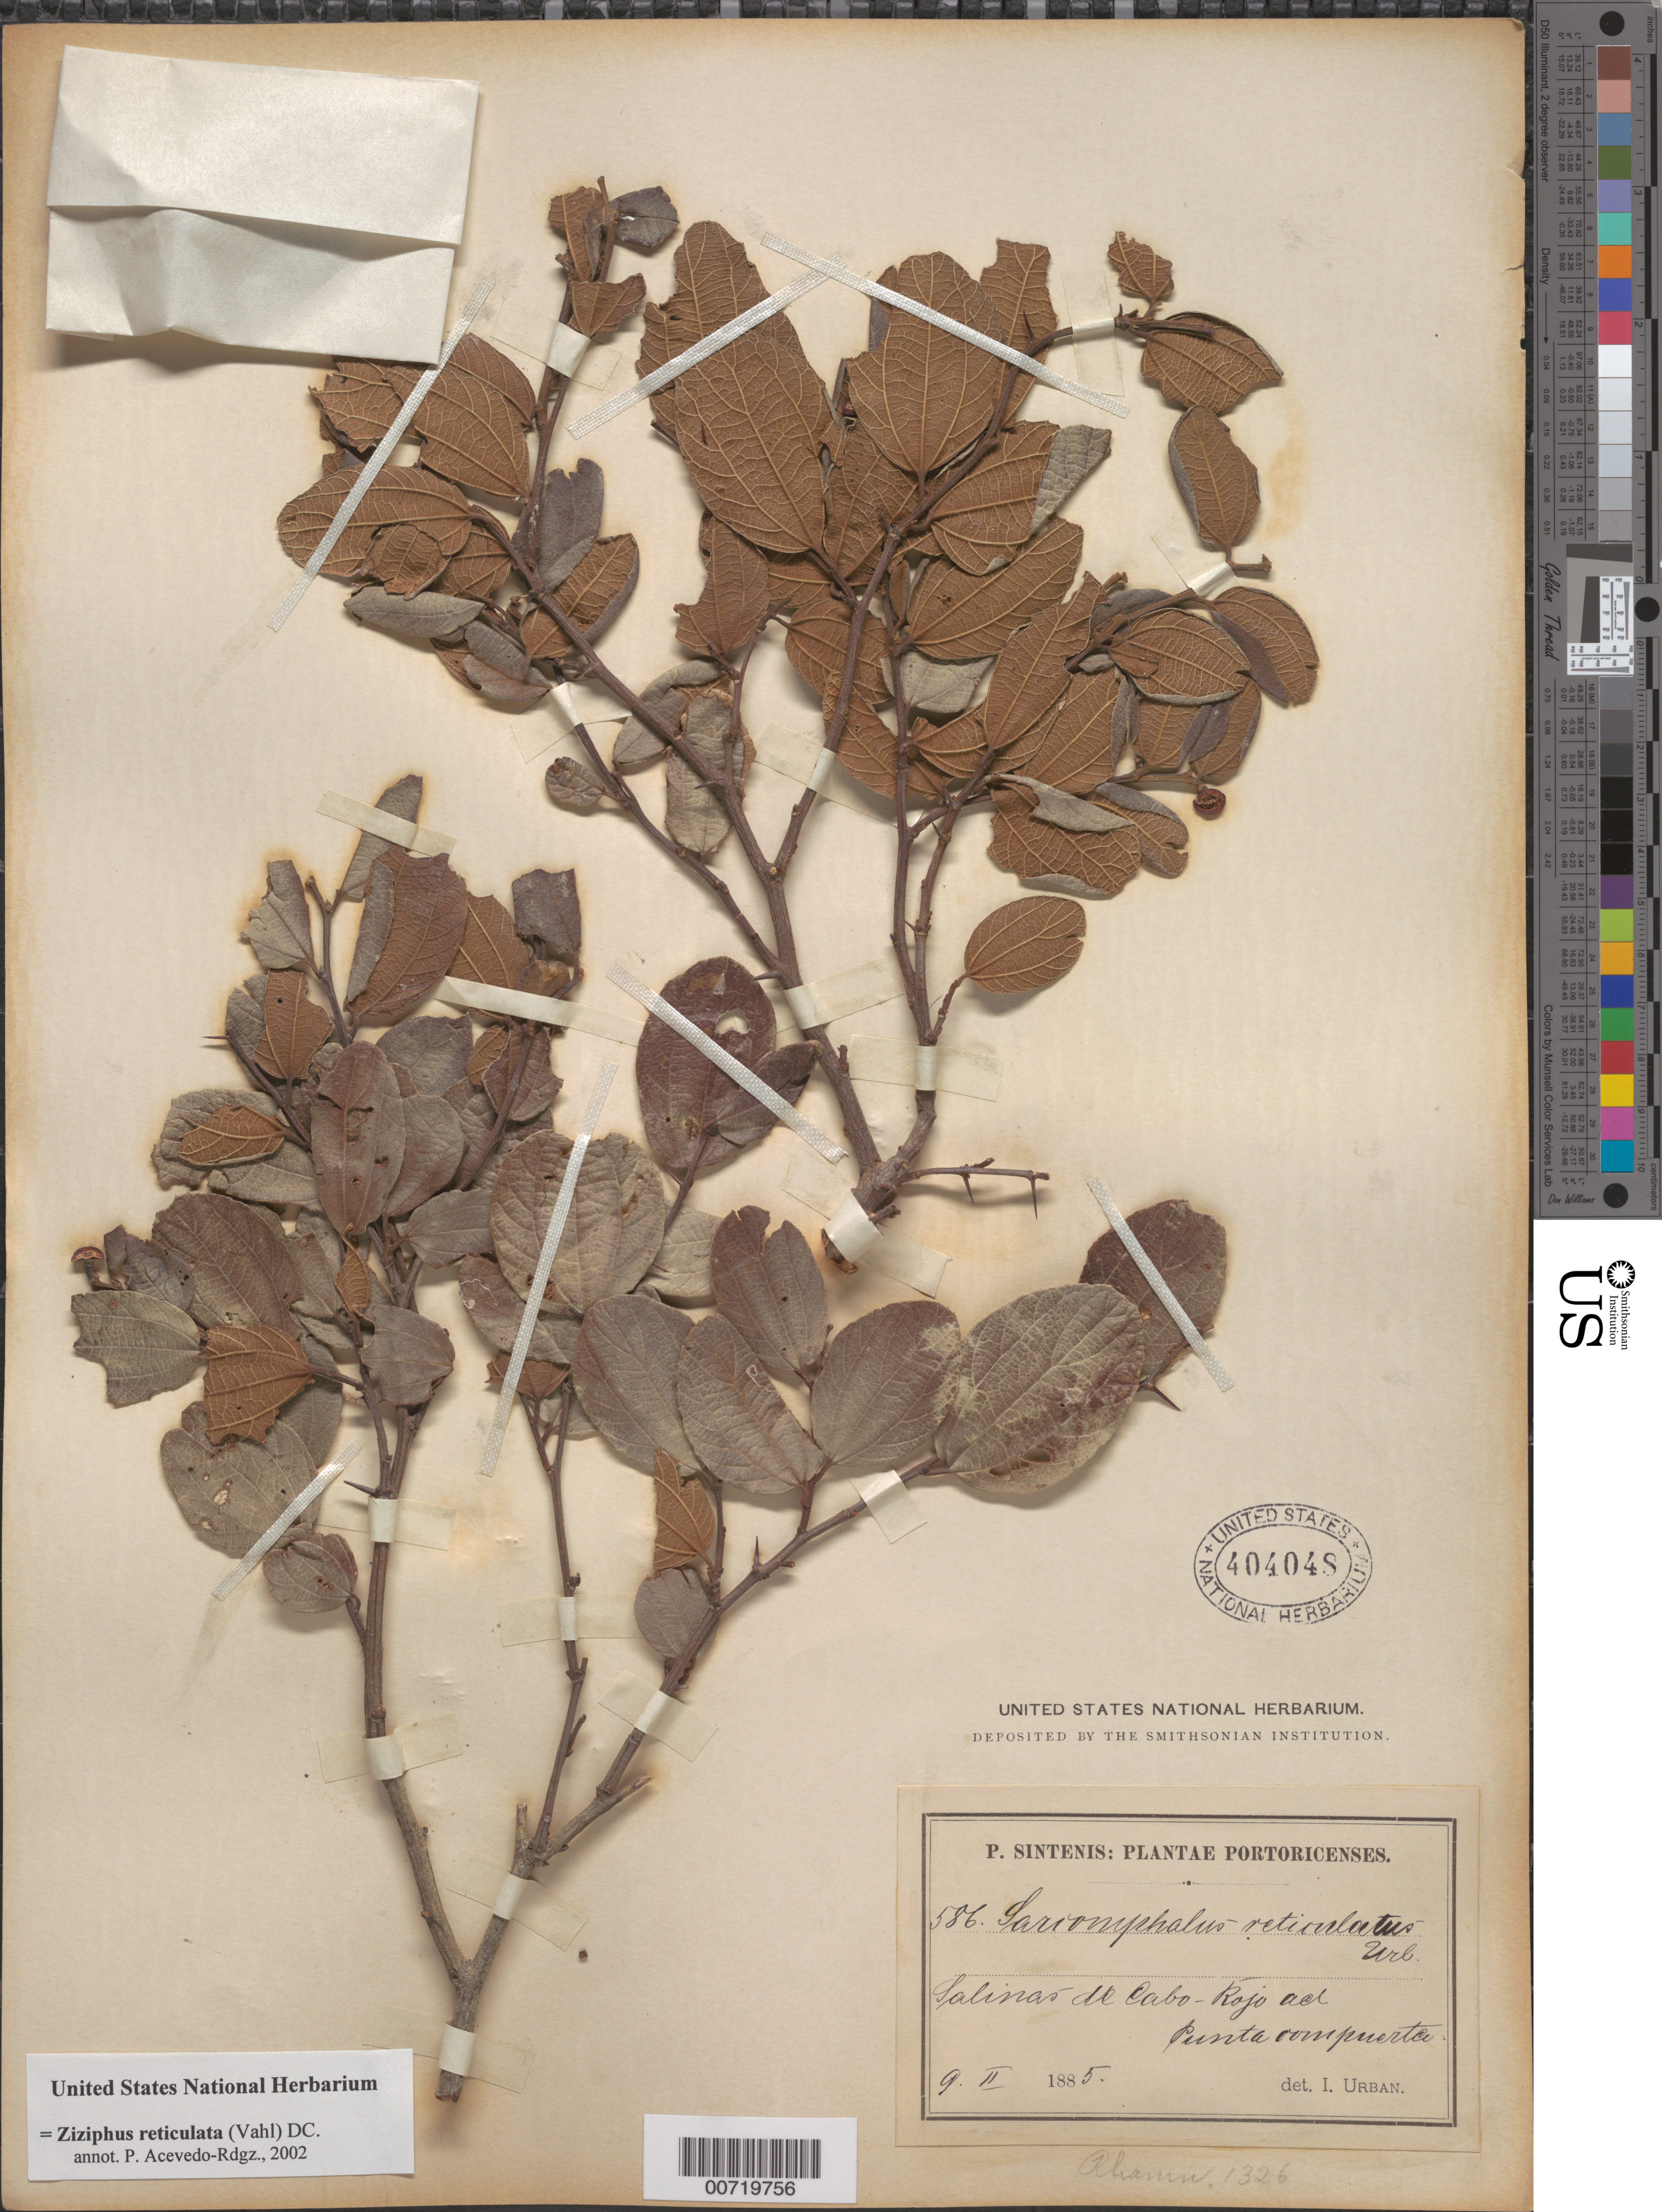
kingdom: Plantae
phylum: Tracheophyta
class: Magnoliopsida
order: Rosales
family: Rhamnaceae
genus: Sarcomphalus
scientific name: Sarcomphalus reticulatus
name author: (Vahl) Urb.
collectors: P. Sintenis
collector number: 586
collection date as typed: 09 Feb 1885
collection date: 1885-02-09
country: Puerto Rico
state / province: Cabo Rojo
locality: Salinas de Cabo Rojo ad Punta compuerta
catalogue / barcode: US 404048